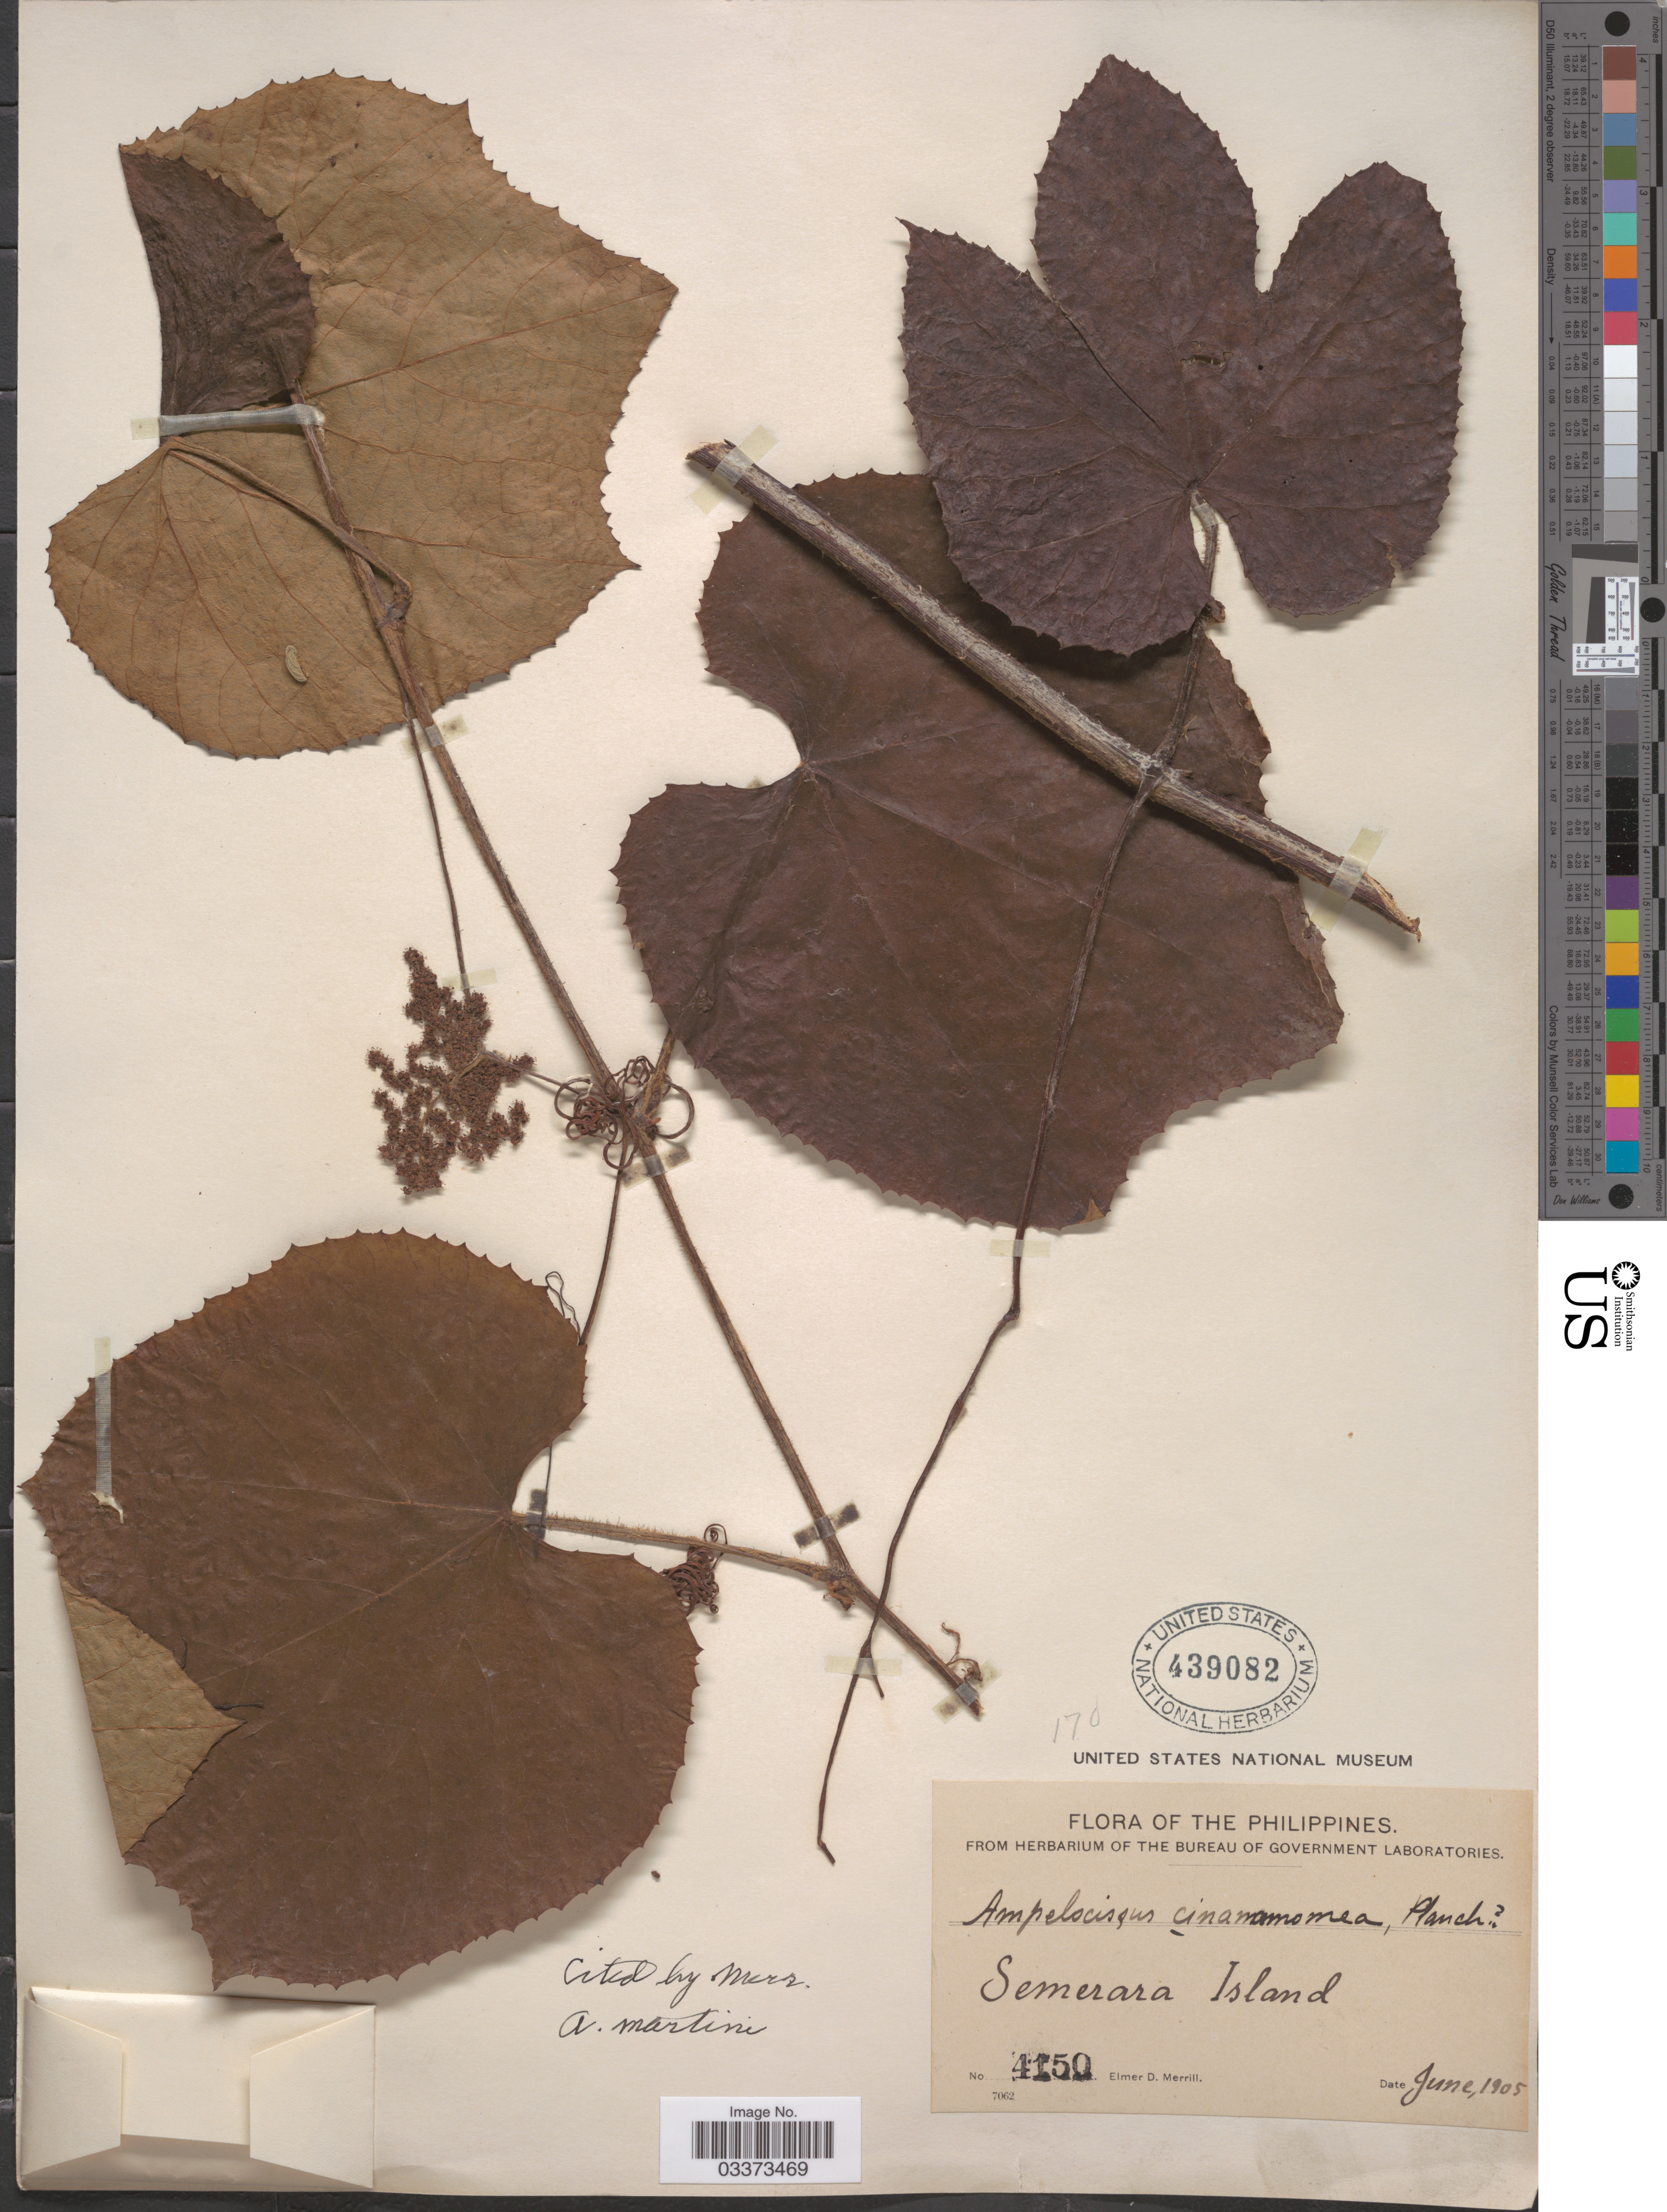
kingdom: Plantae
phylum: Tracheophyta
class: Magnoliopsida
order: Vitales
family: Vitaceae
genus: Ampelocissus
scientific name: Ampelocissus martinii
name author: Planch.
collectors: E. D. Merrill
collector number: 4150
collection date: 1905-06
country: Philippines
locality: Semerara Island.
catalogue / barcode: US 439082